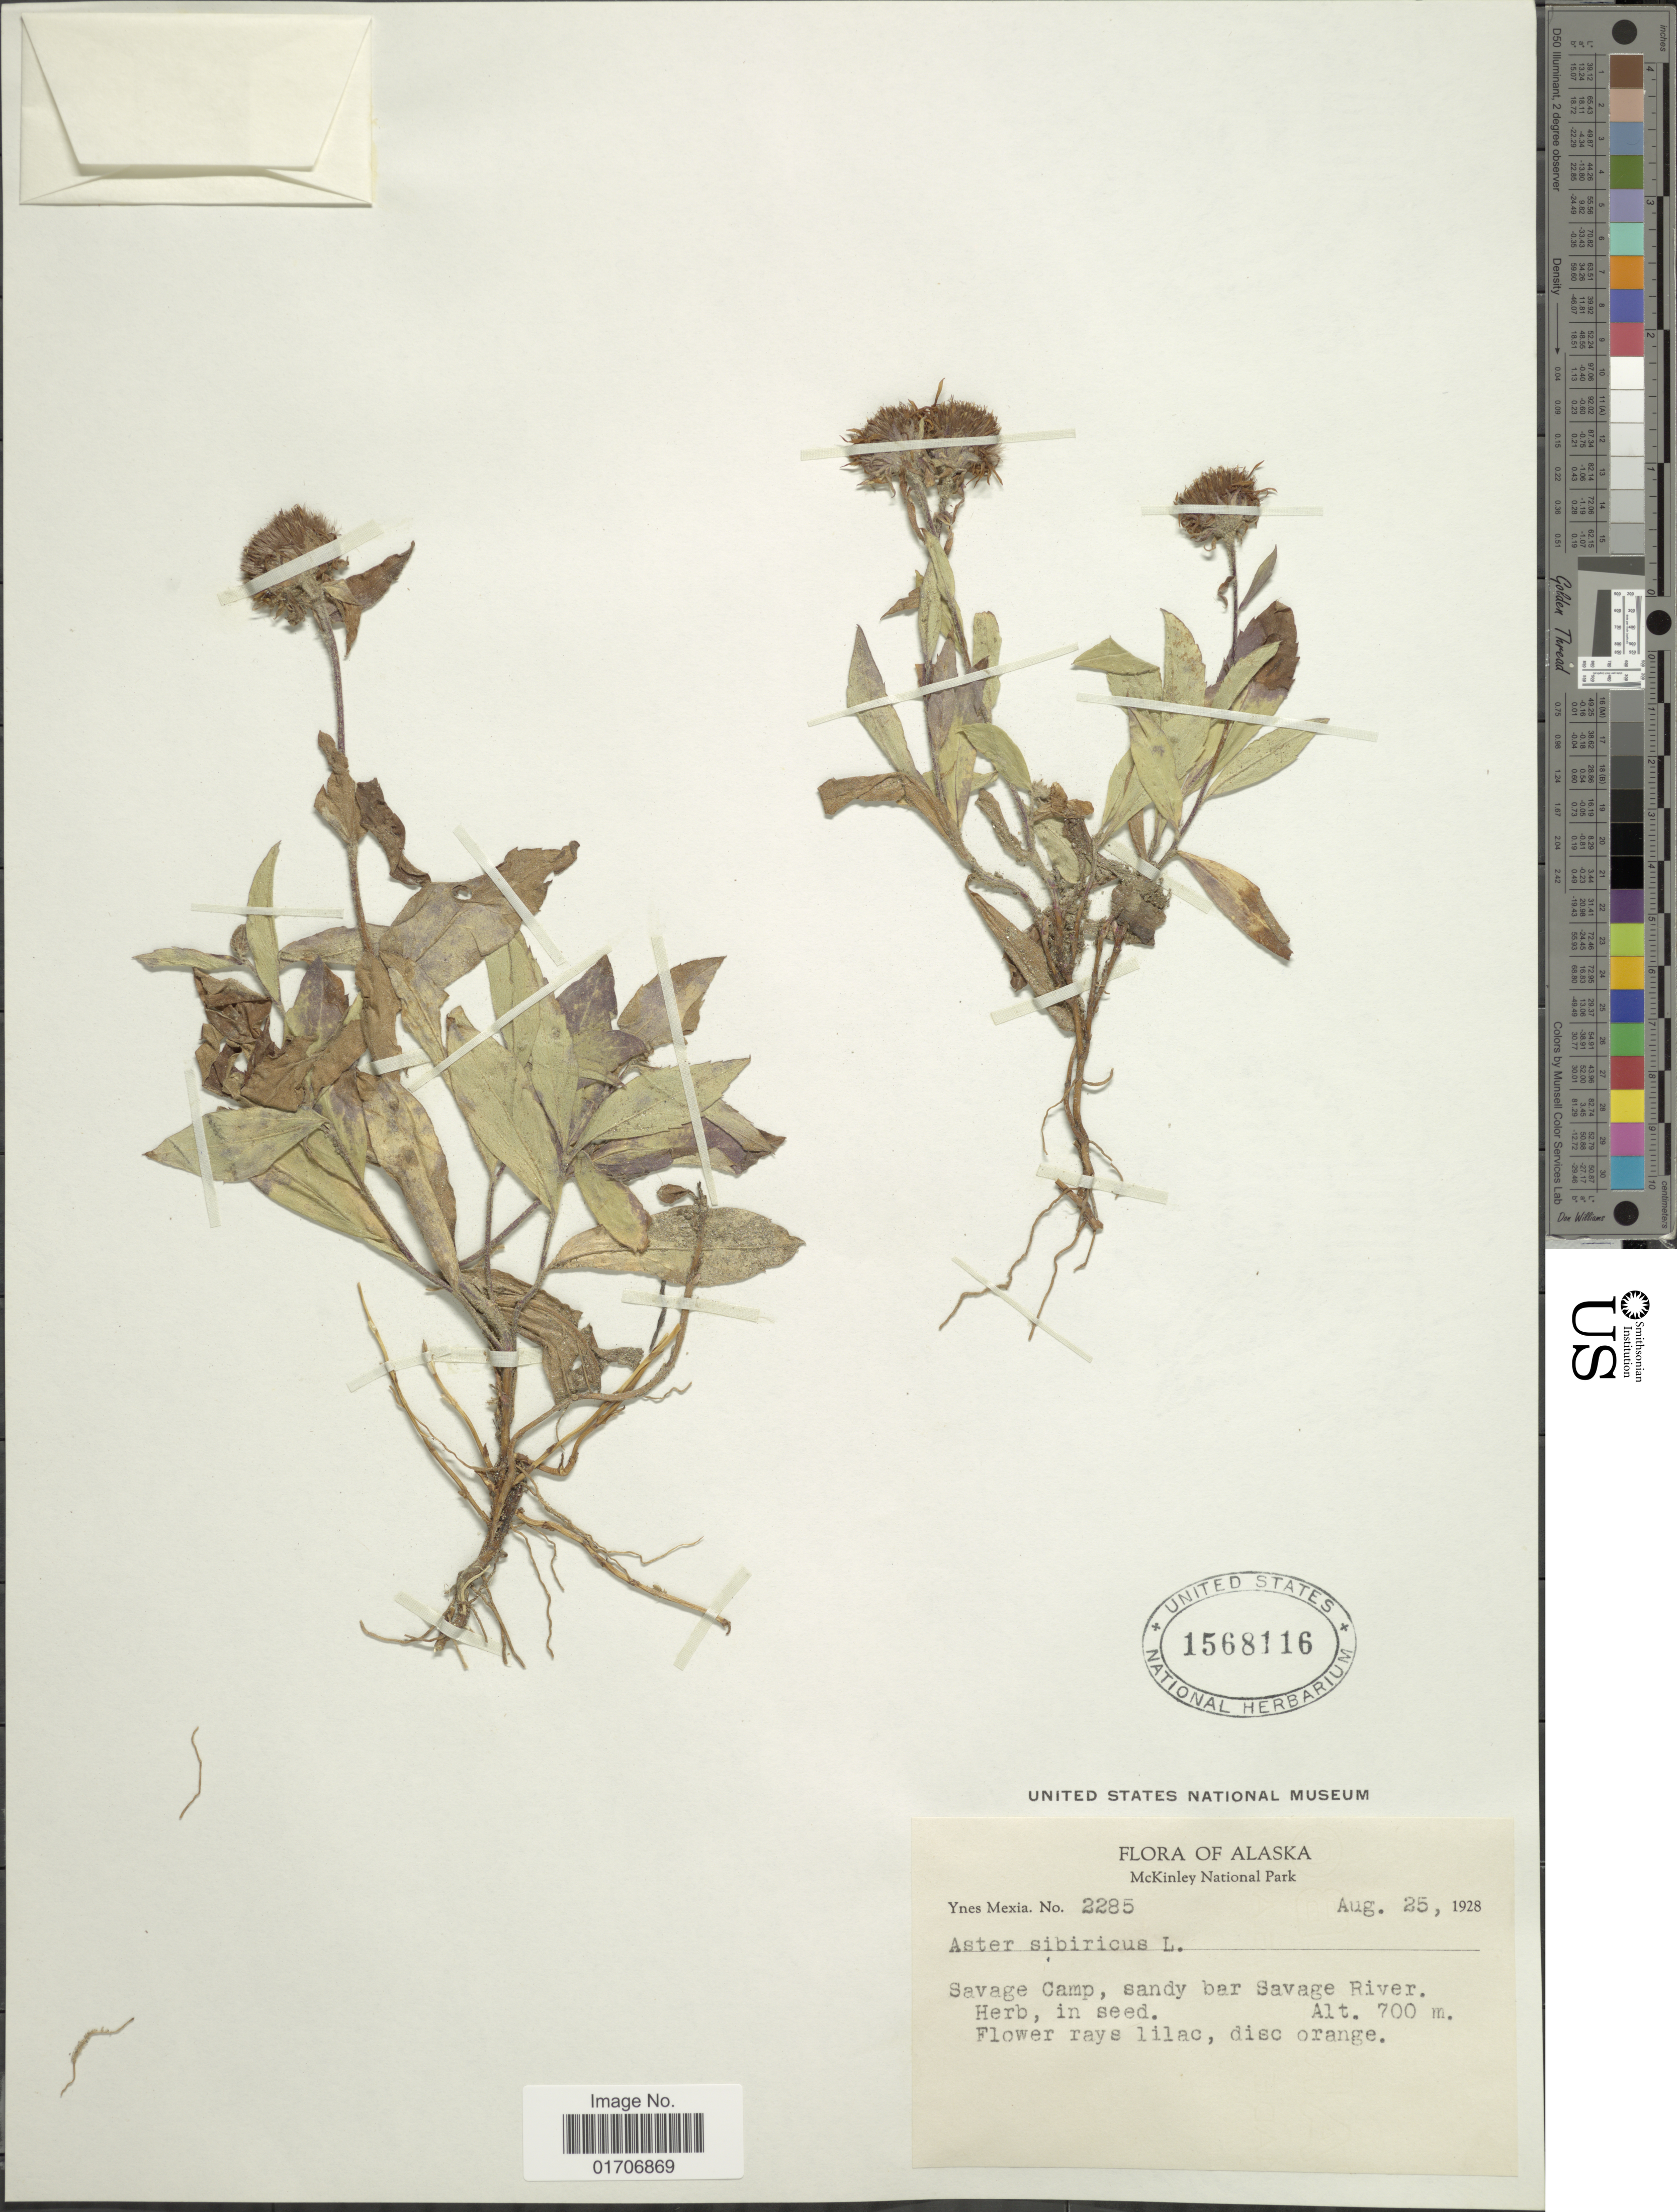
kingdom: Plantae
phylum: Tracheophyta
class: Magnoliopsida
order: Asterales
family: Asteraceae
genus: Eurybia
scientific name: Eurybia sibirica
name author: (L.) G.L. Nesom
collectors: Y. Mexia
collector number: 2285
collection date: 1928-08-25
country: United States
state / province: Alaska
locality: McKinley National Park. Savage Camp, sandy bar Savage River.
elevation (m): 700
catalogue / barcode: US 1568116